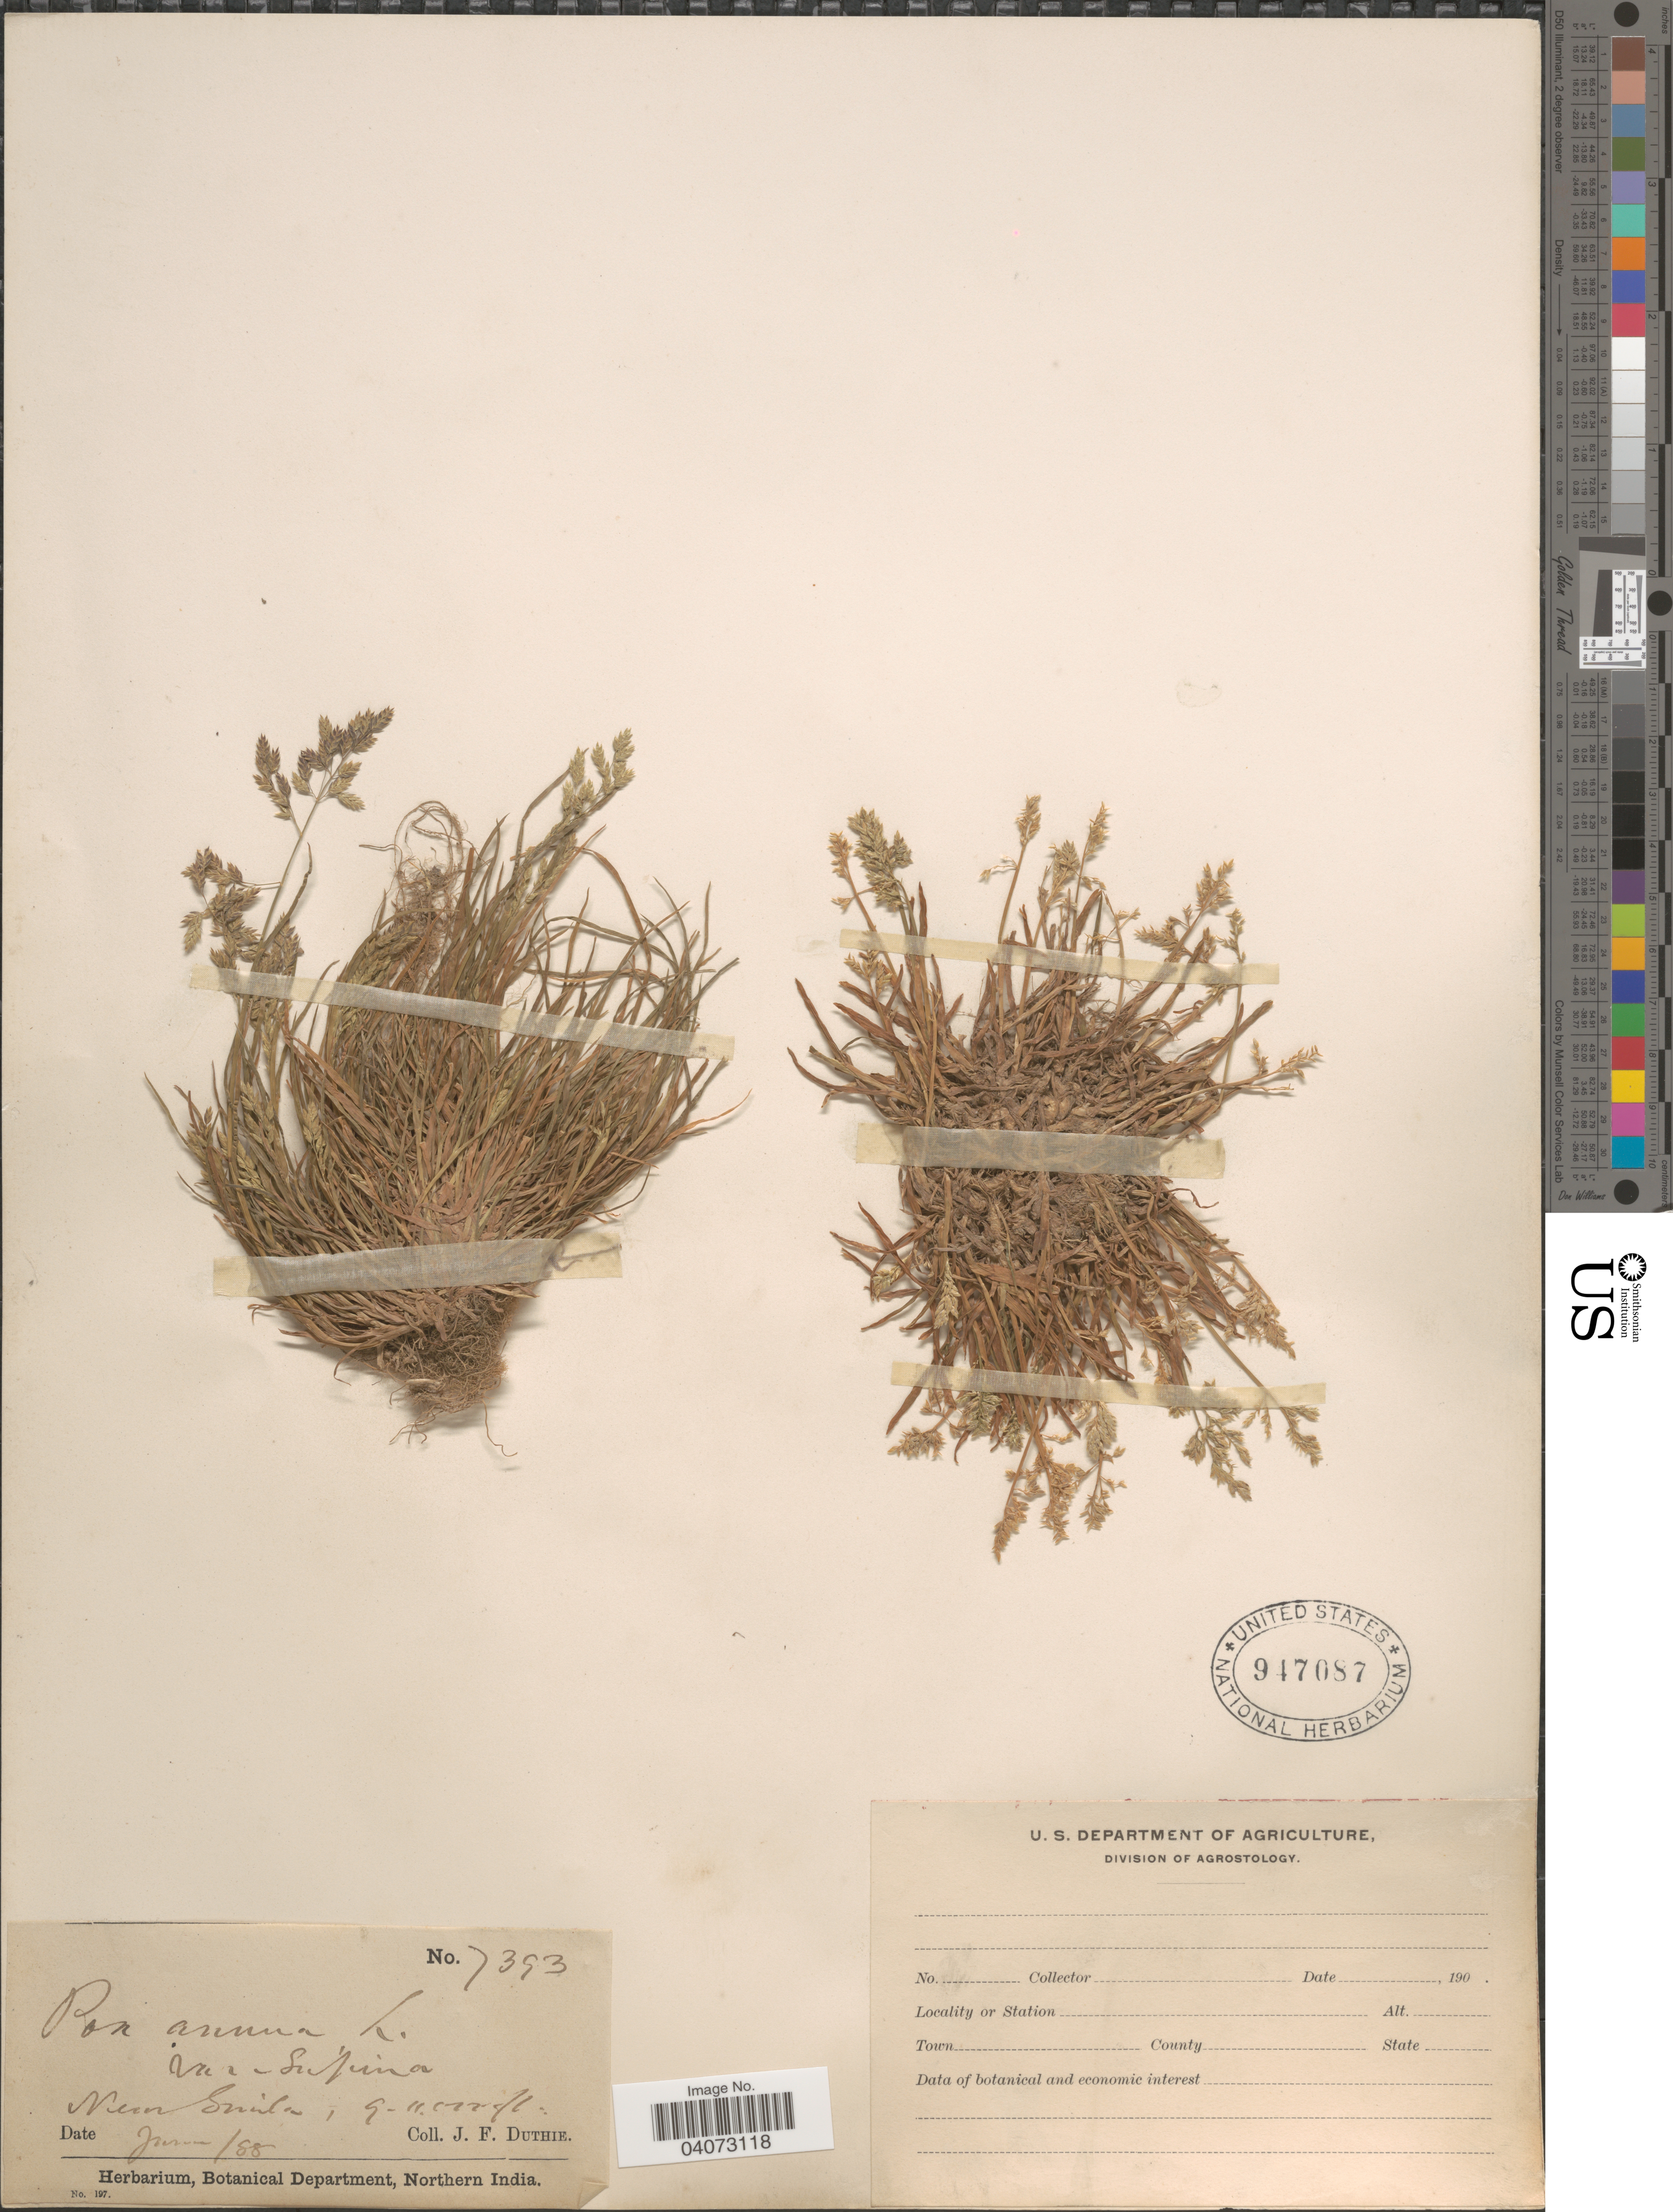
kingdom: Plantae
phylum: Tracheophyta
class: Liliopsida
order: Poales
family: Poaceae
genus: Poa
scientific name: Poa annua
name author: L.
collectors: J. F. Duthie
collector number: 7393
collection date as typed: Transcribed d/m/y: /6/88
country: India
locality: Near Simla.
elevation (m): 2743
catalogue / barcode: US 947087